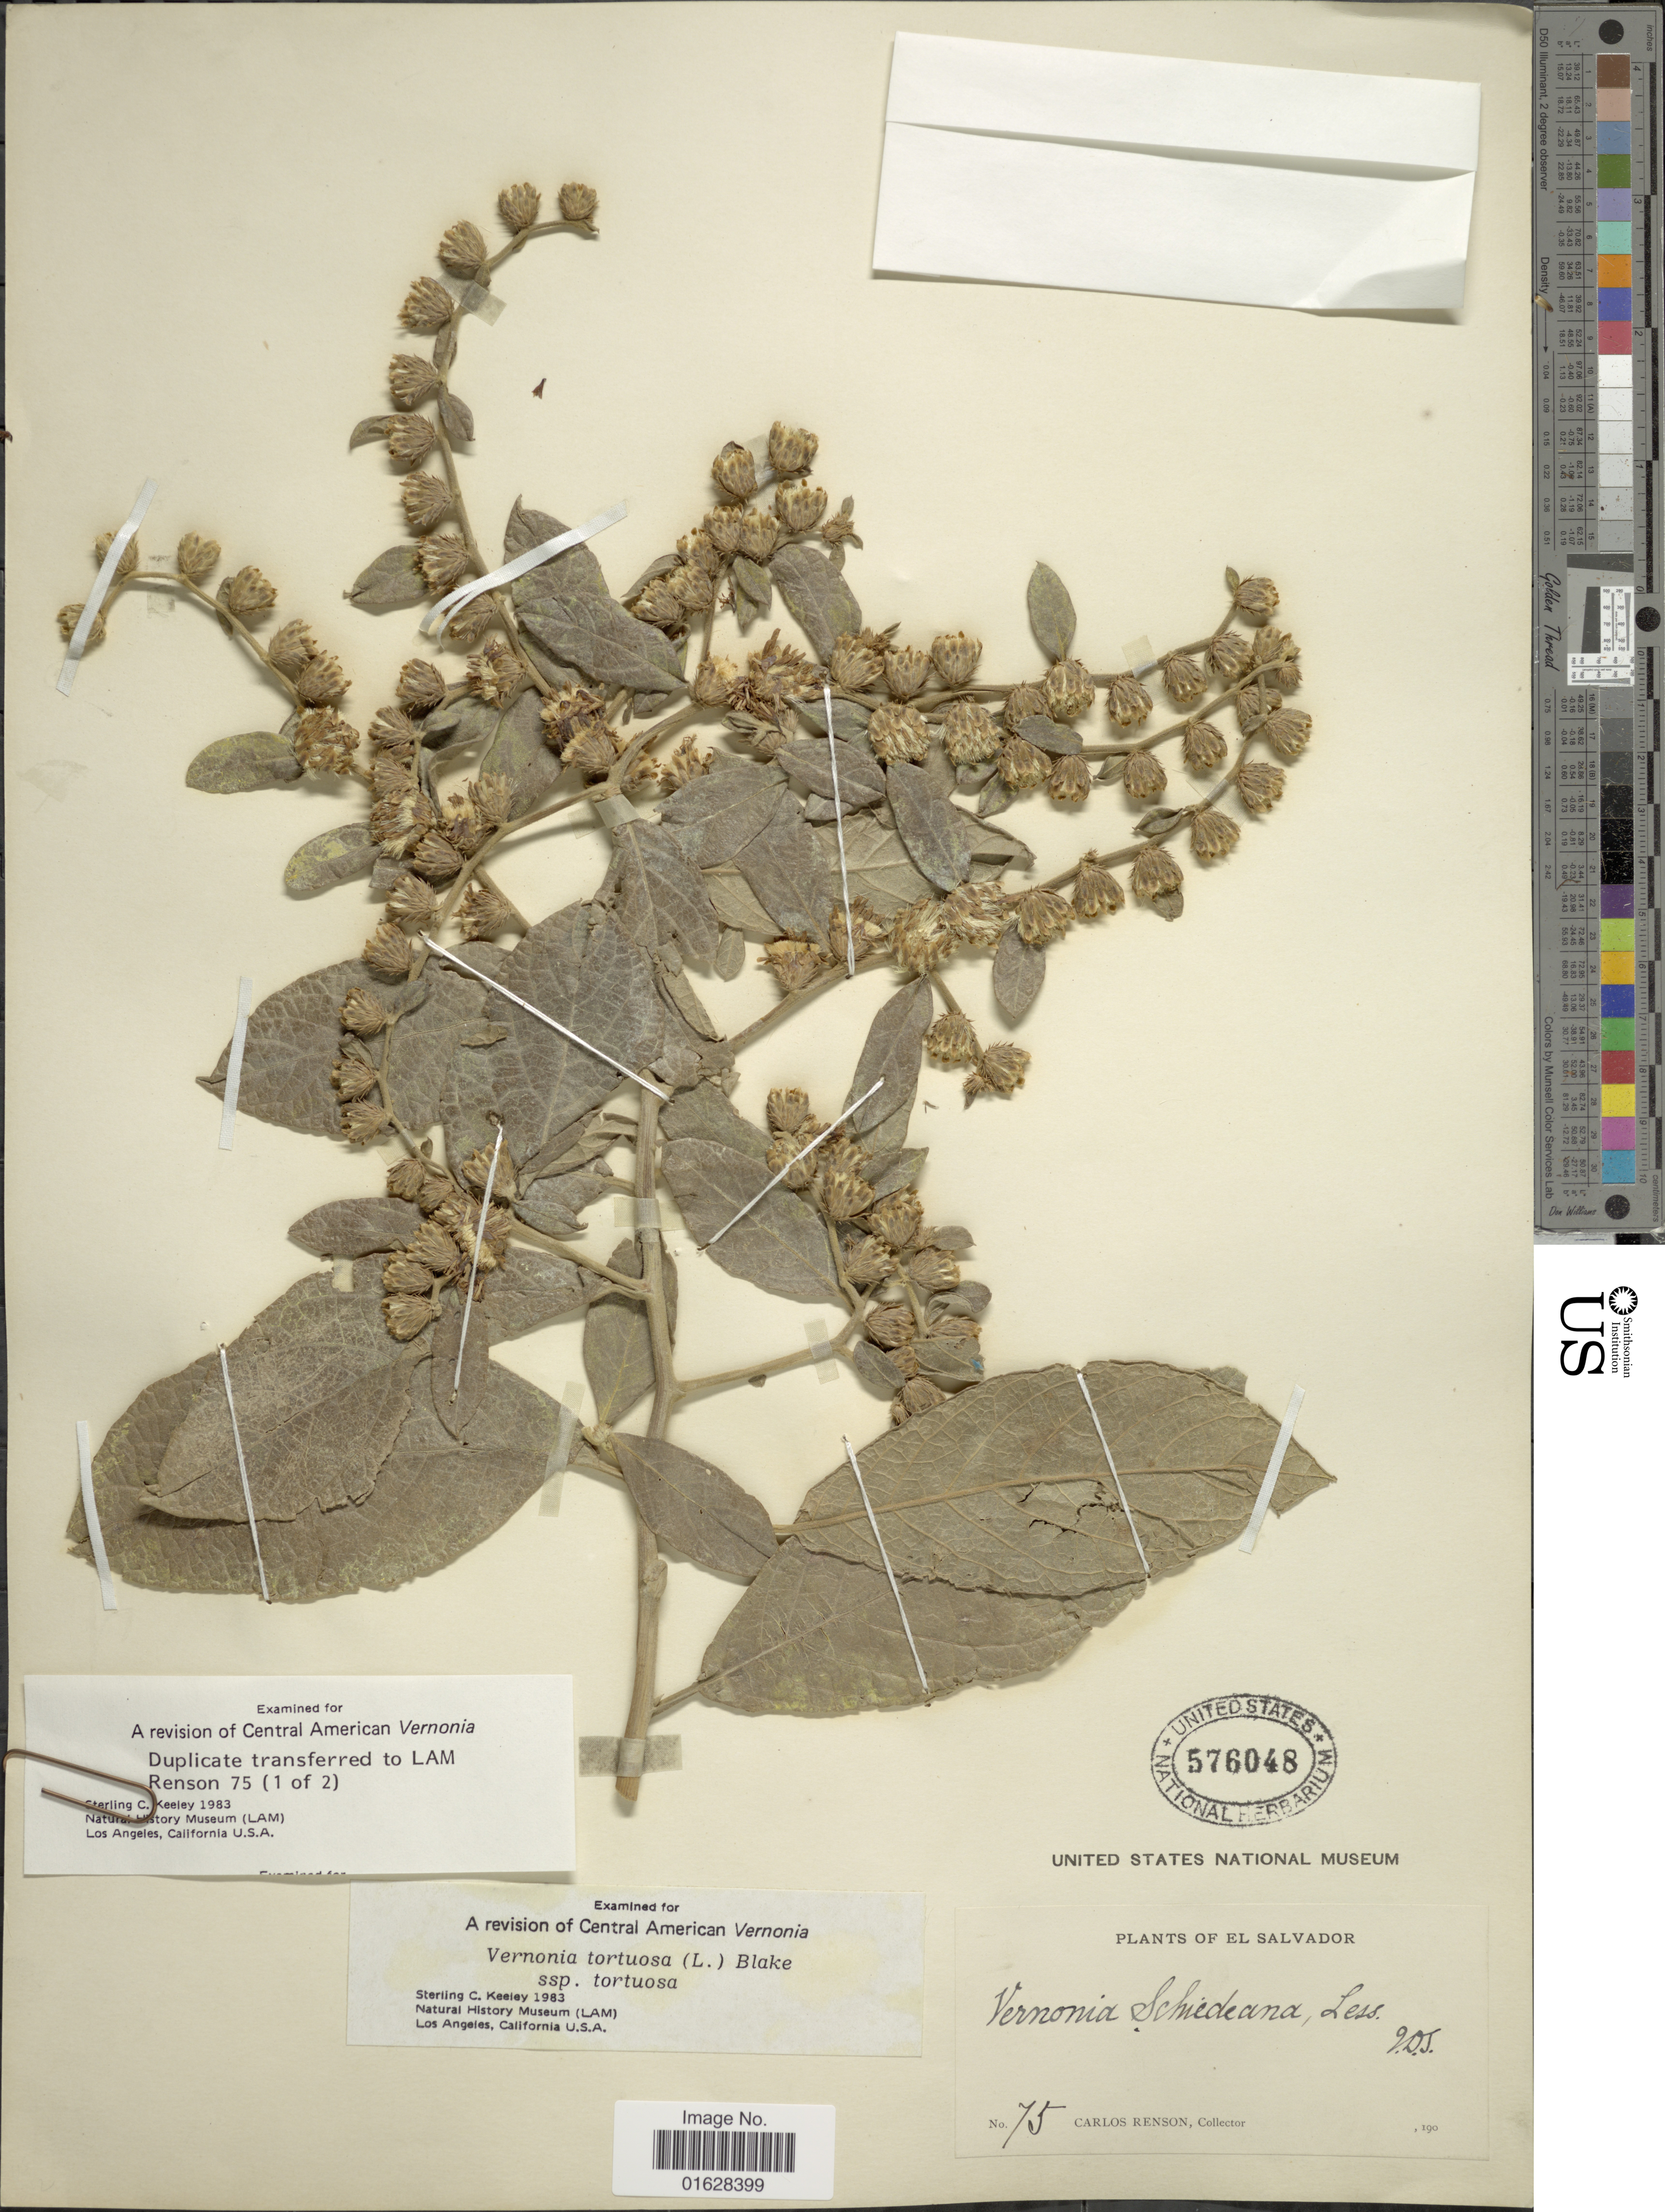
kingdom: Plantae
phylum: Tracheophyta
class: Magnoliopsida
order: Asterales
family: Asteraceae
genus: Lepidaploa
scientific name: Lepidaploa tortuosa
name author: (L.) H. Rob.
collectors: C. Renson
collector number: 75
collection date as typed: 190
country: El Salvador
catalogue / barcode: US 576048